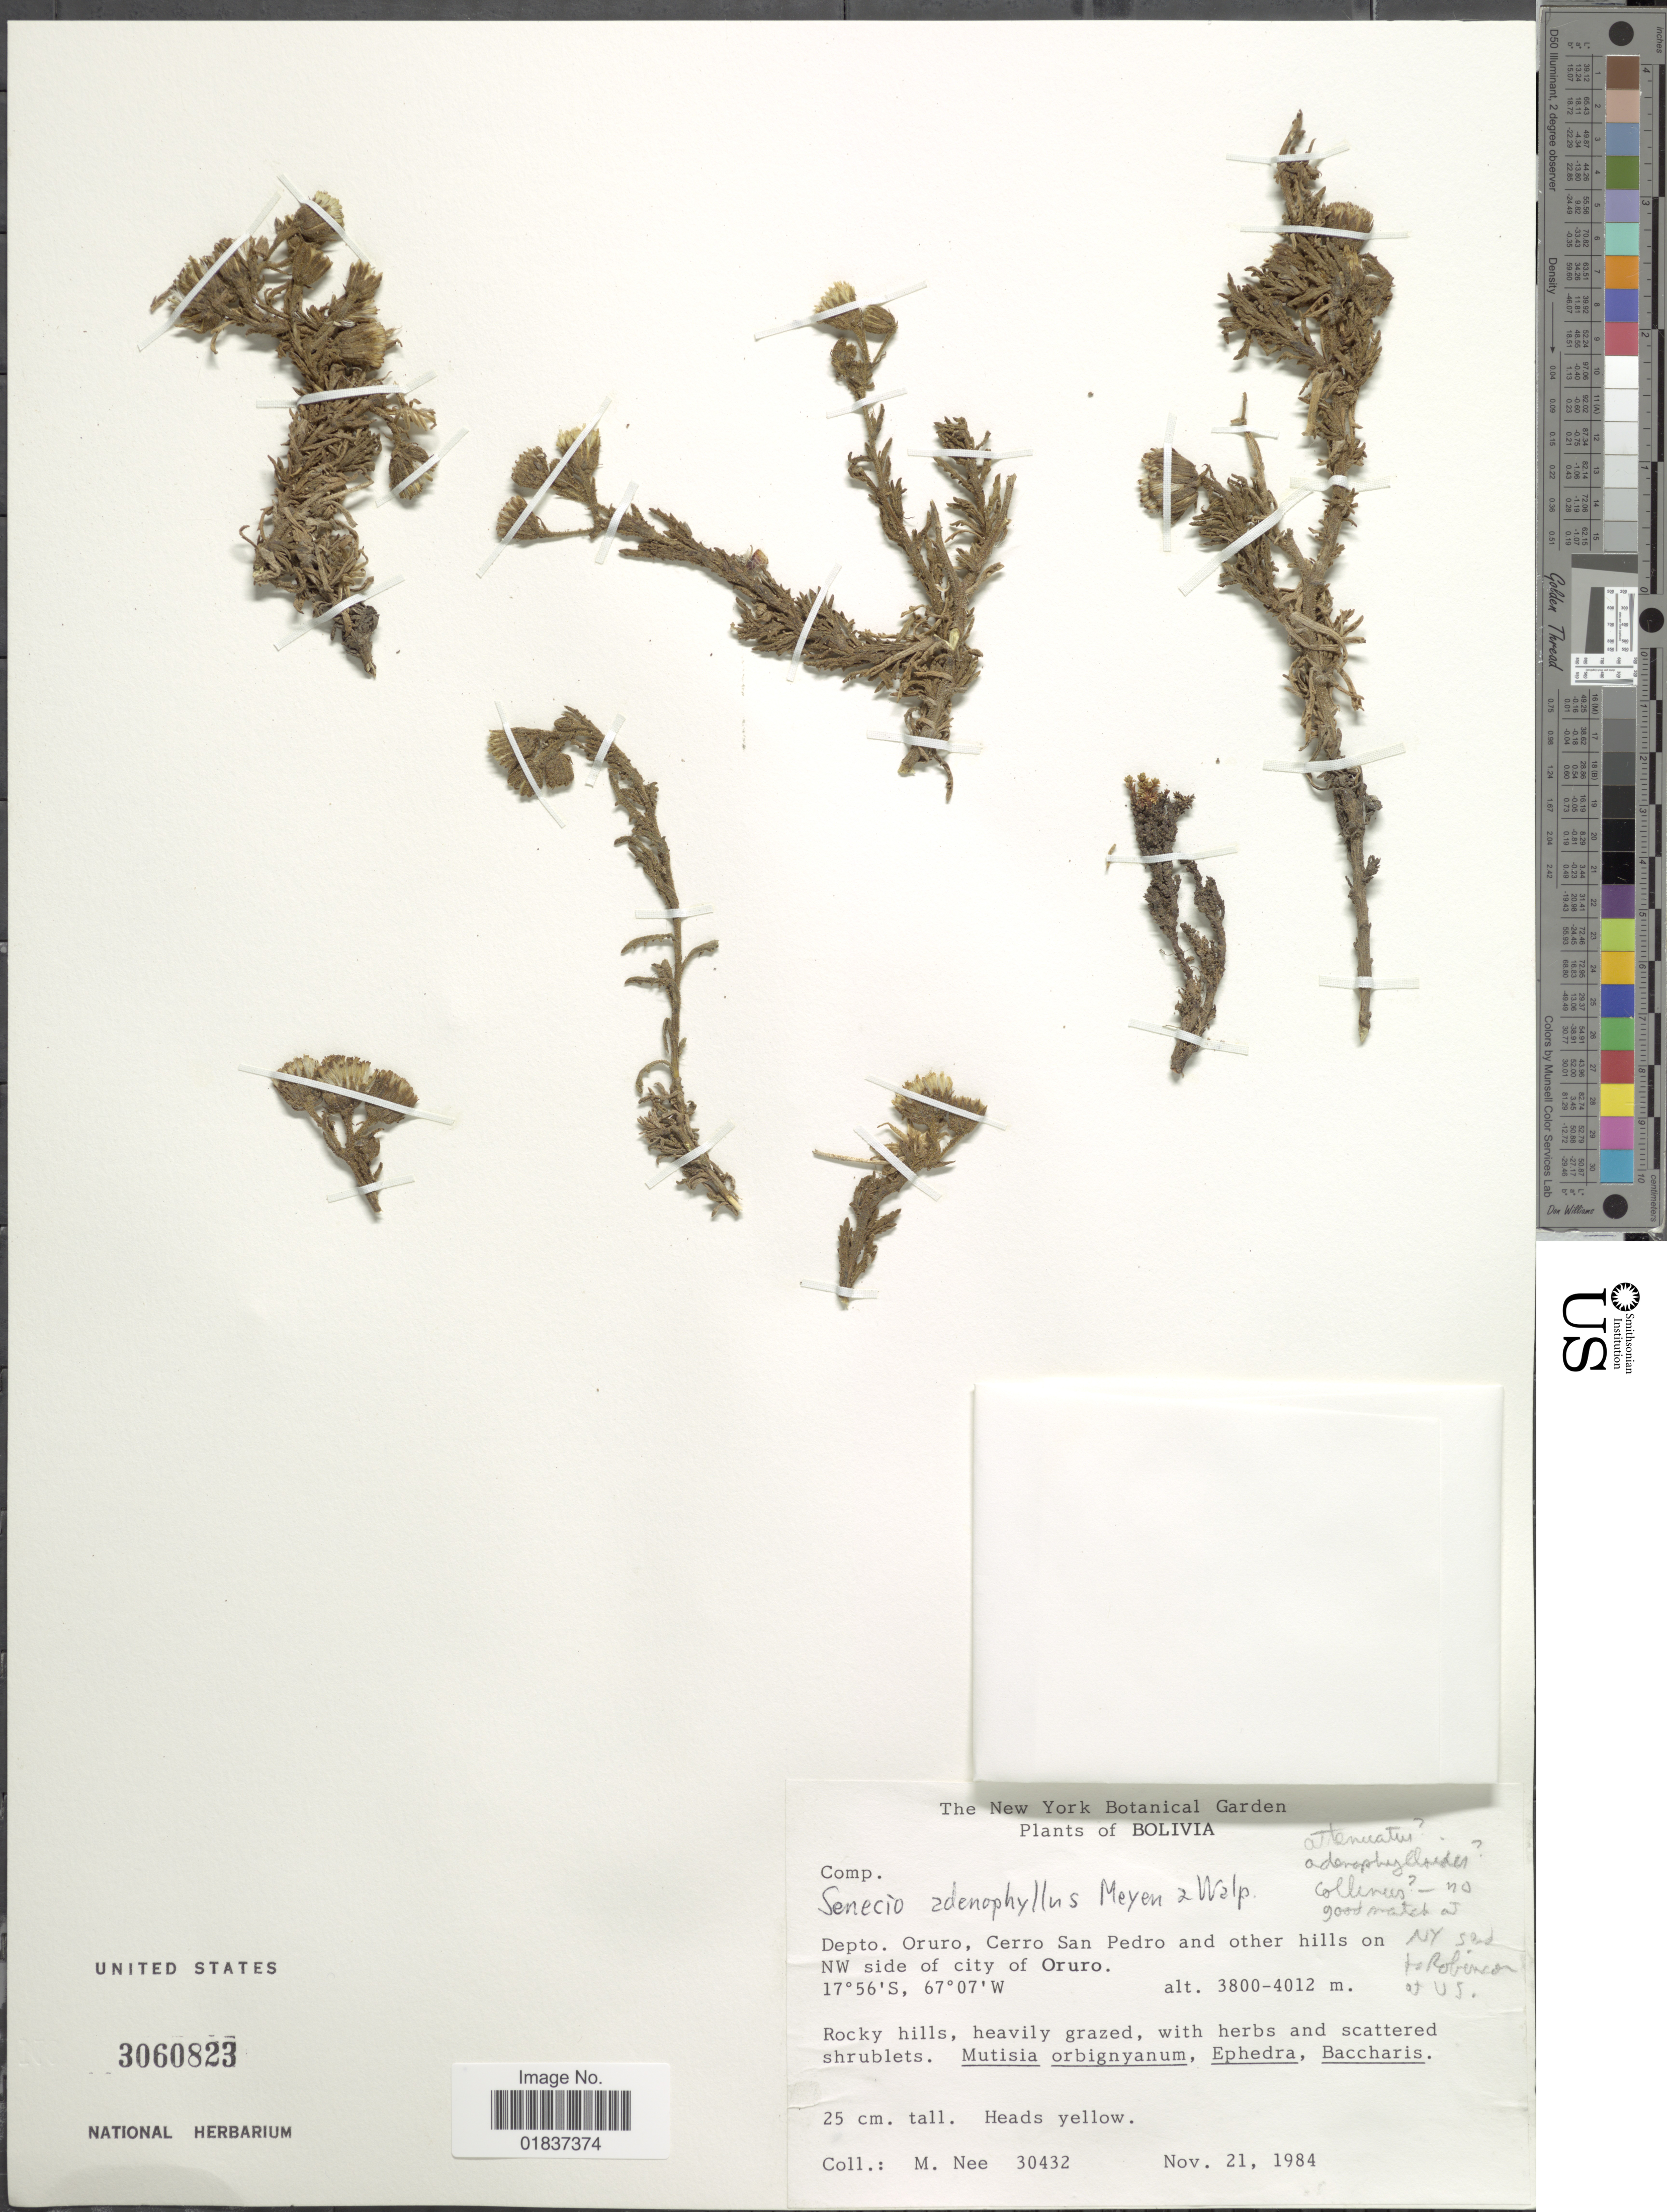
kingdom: Plantae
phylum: Tracheophyta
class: Magnoliopsida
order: Asterales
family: Asteraceae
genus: Senecio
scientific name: Senecio adenophyllus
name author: Meyen & Walp.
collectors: M. Nee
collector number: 30432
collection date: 1984-11-21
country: Bolivia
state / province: Oruro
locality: Depto. Oruro, Cerro San Pedro and other hills on NW side of city of Oruro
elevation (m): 3800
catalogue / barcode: US 3060823